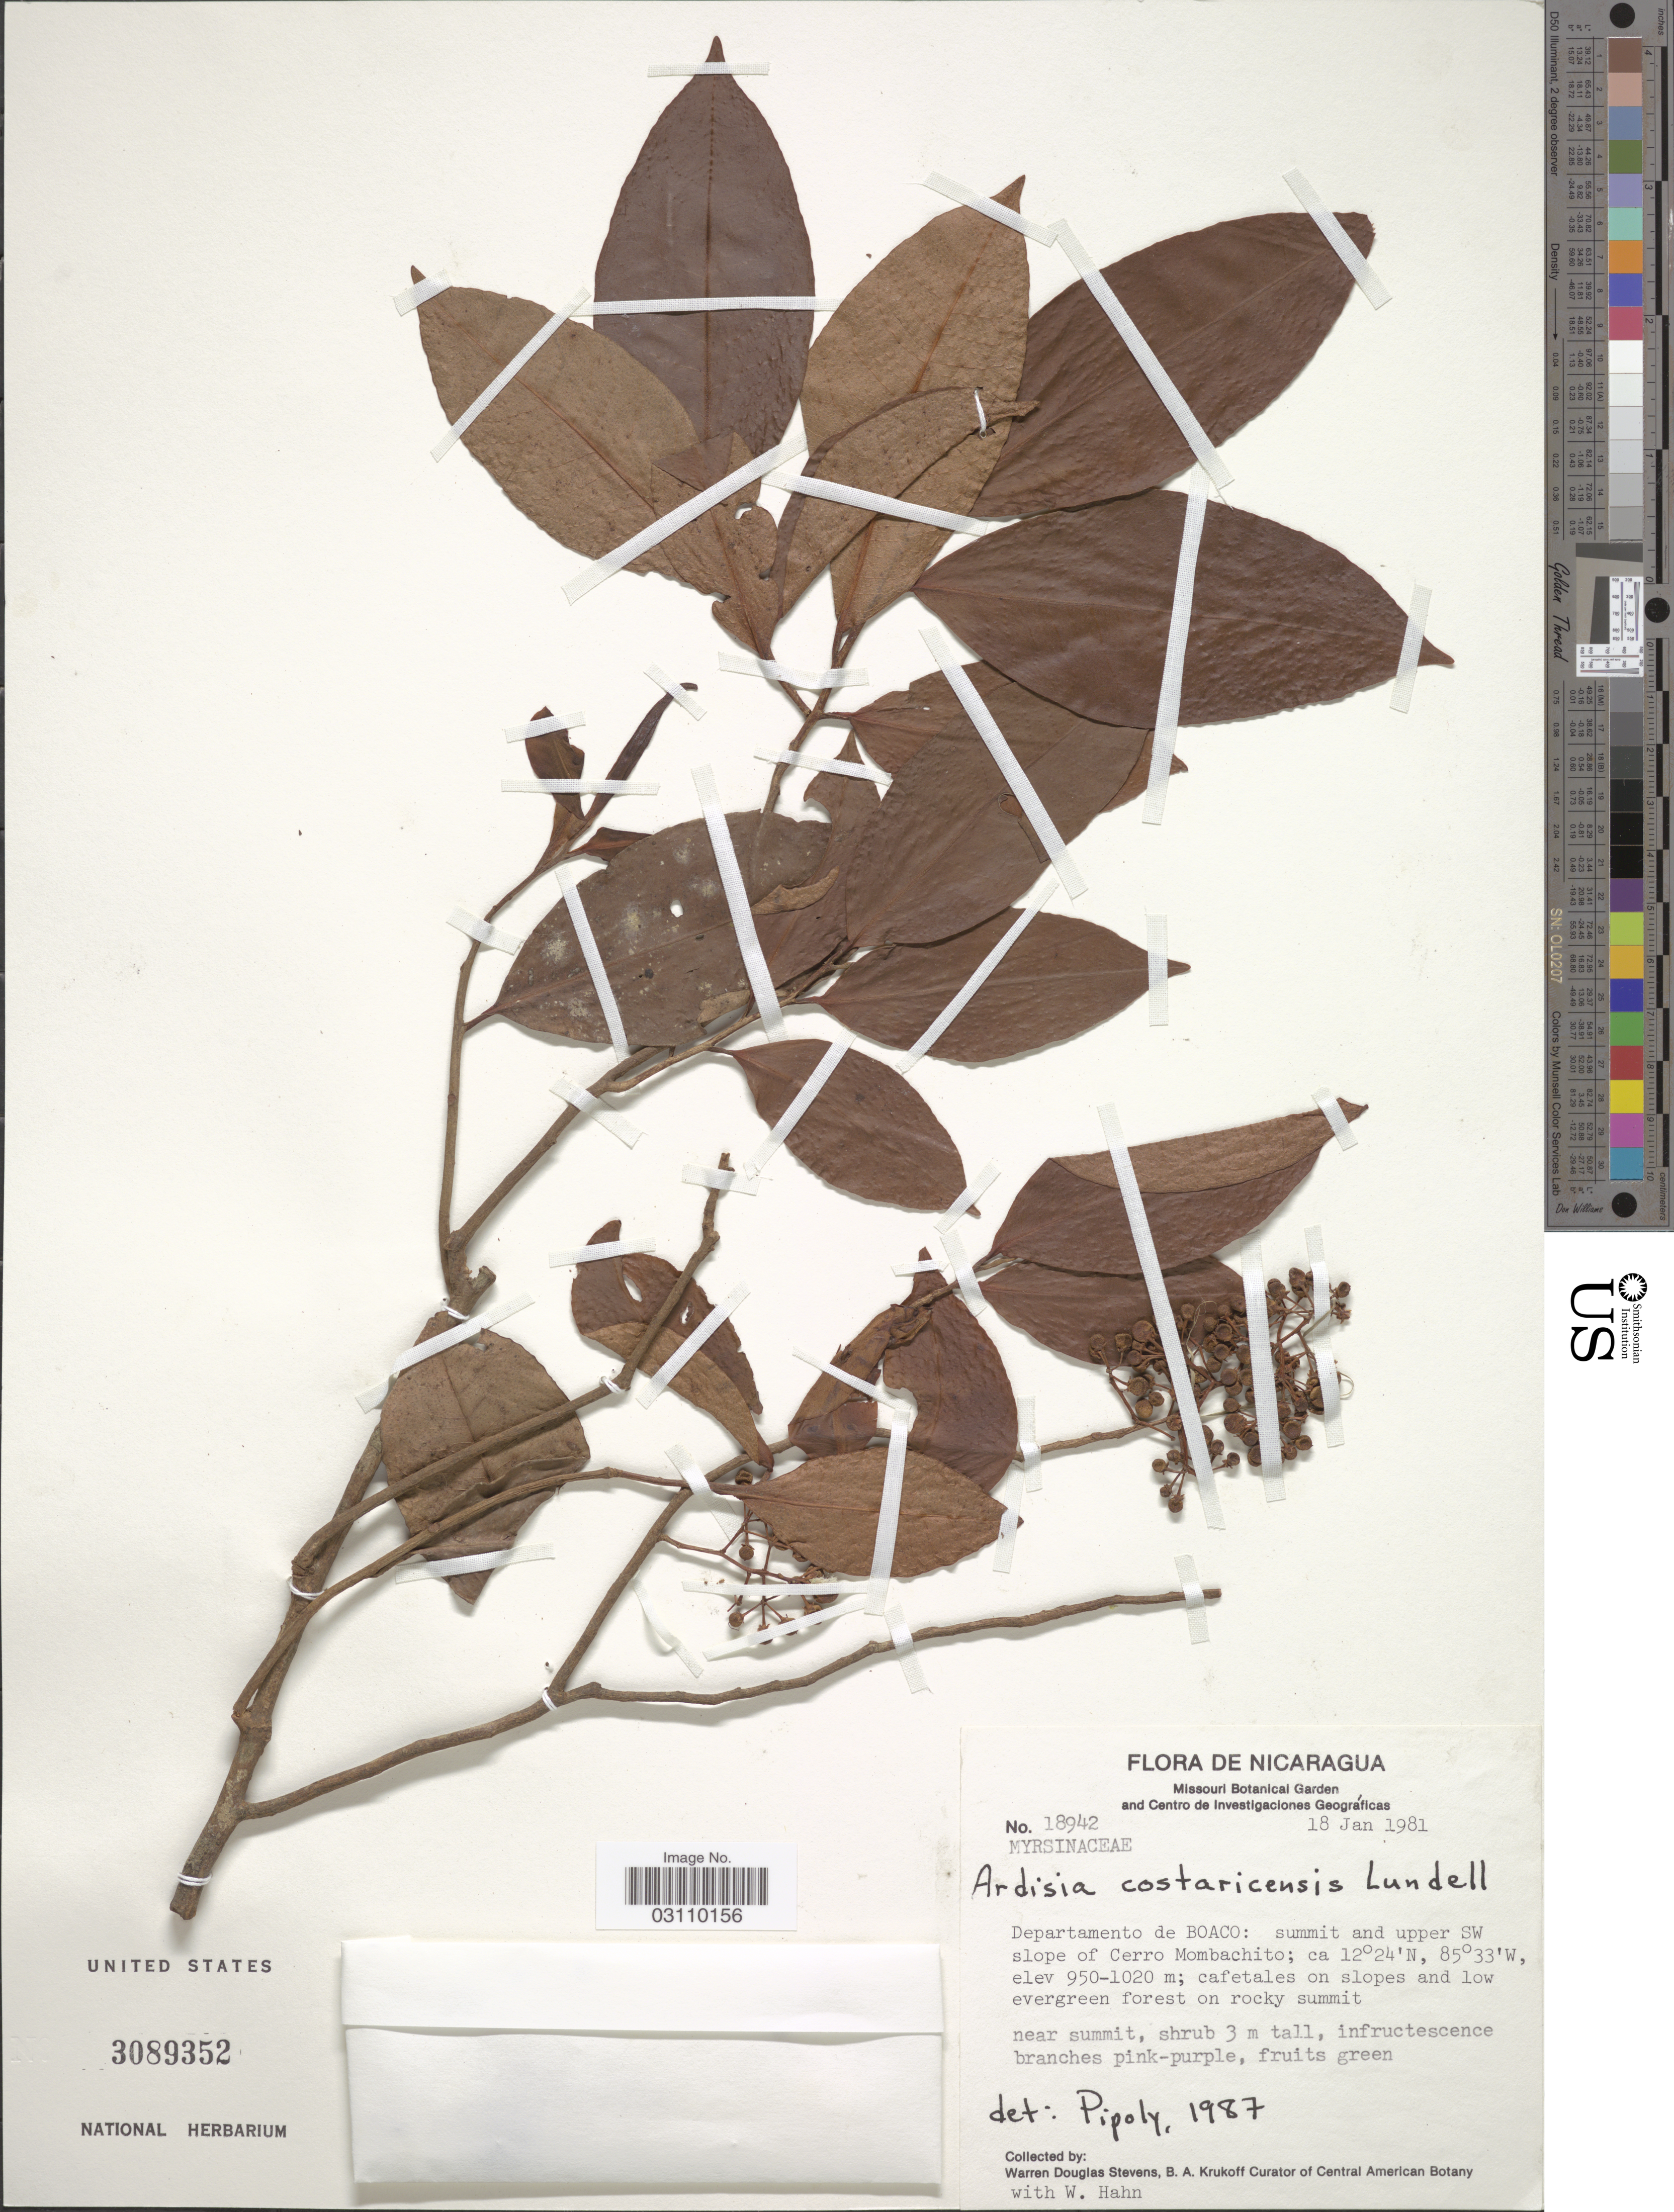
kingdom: Plantae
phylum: Tracheophyta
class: Magnoliopsida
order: Ericales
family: Primulaceae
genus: Ardisia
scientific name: Ardisia costaricensis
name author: Lundell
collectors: W. D. Stevens & W. Hahn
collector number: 18942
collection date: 1981-01-18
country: Nicaragua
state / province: Boaco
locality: Departamento de Boaco: summit and upper SW slope of Cerro Mombachito.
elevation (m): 950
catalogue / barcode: US 3089352